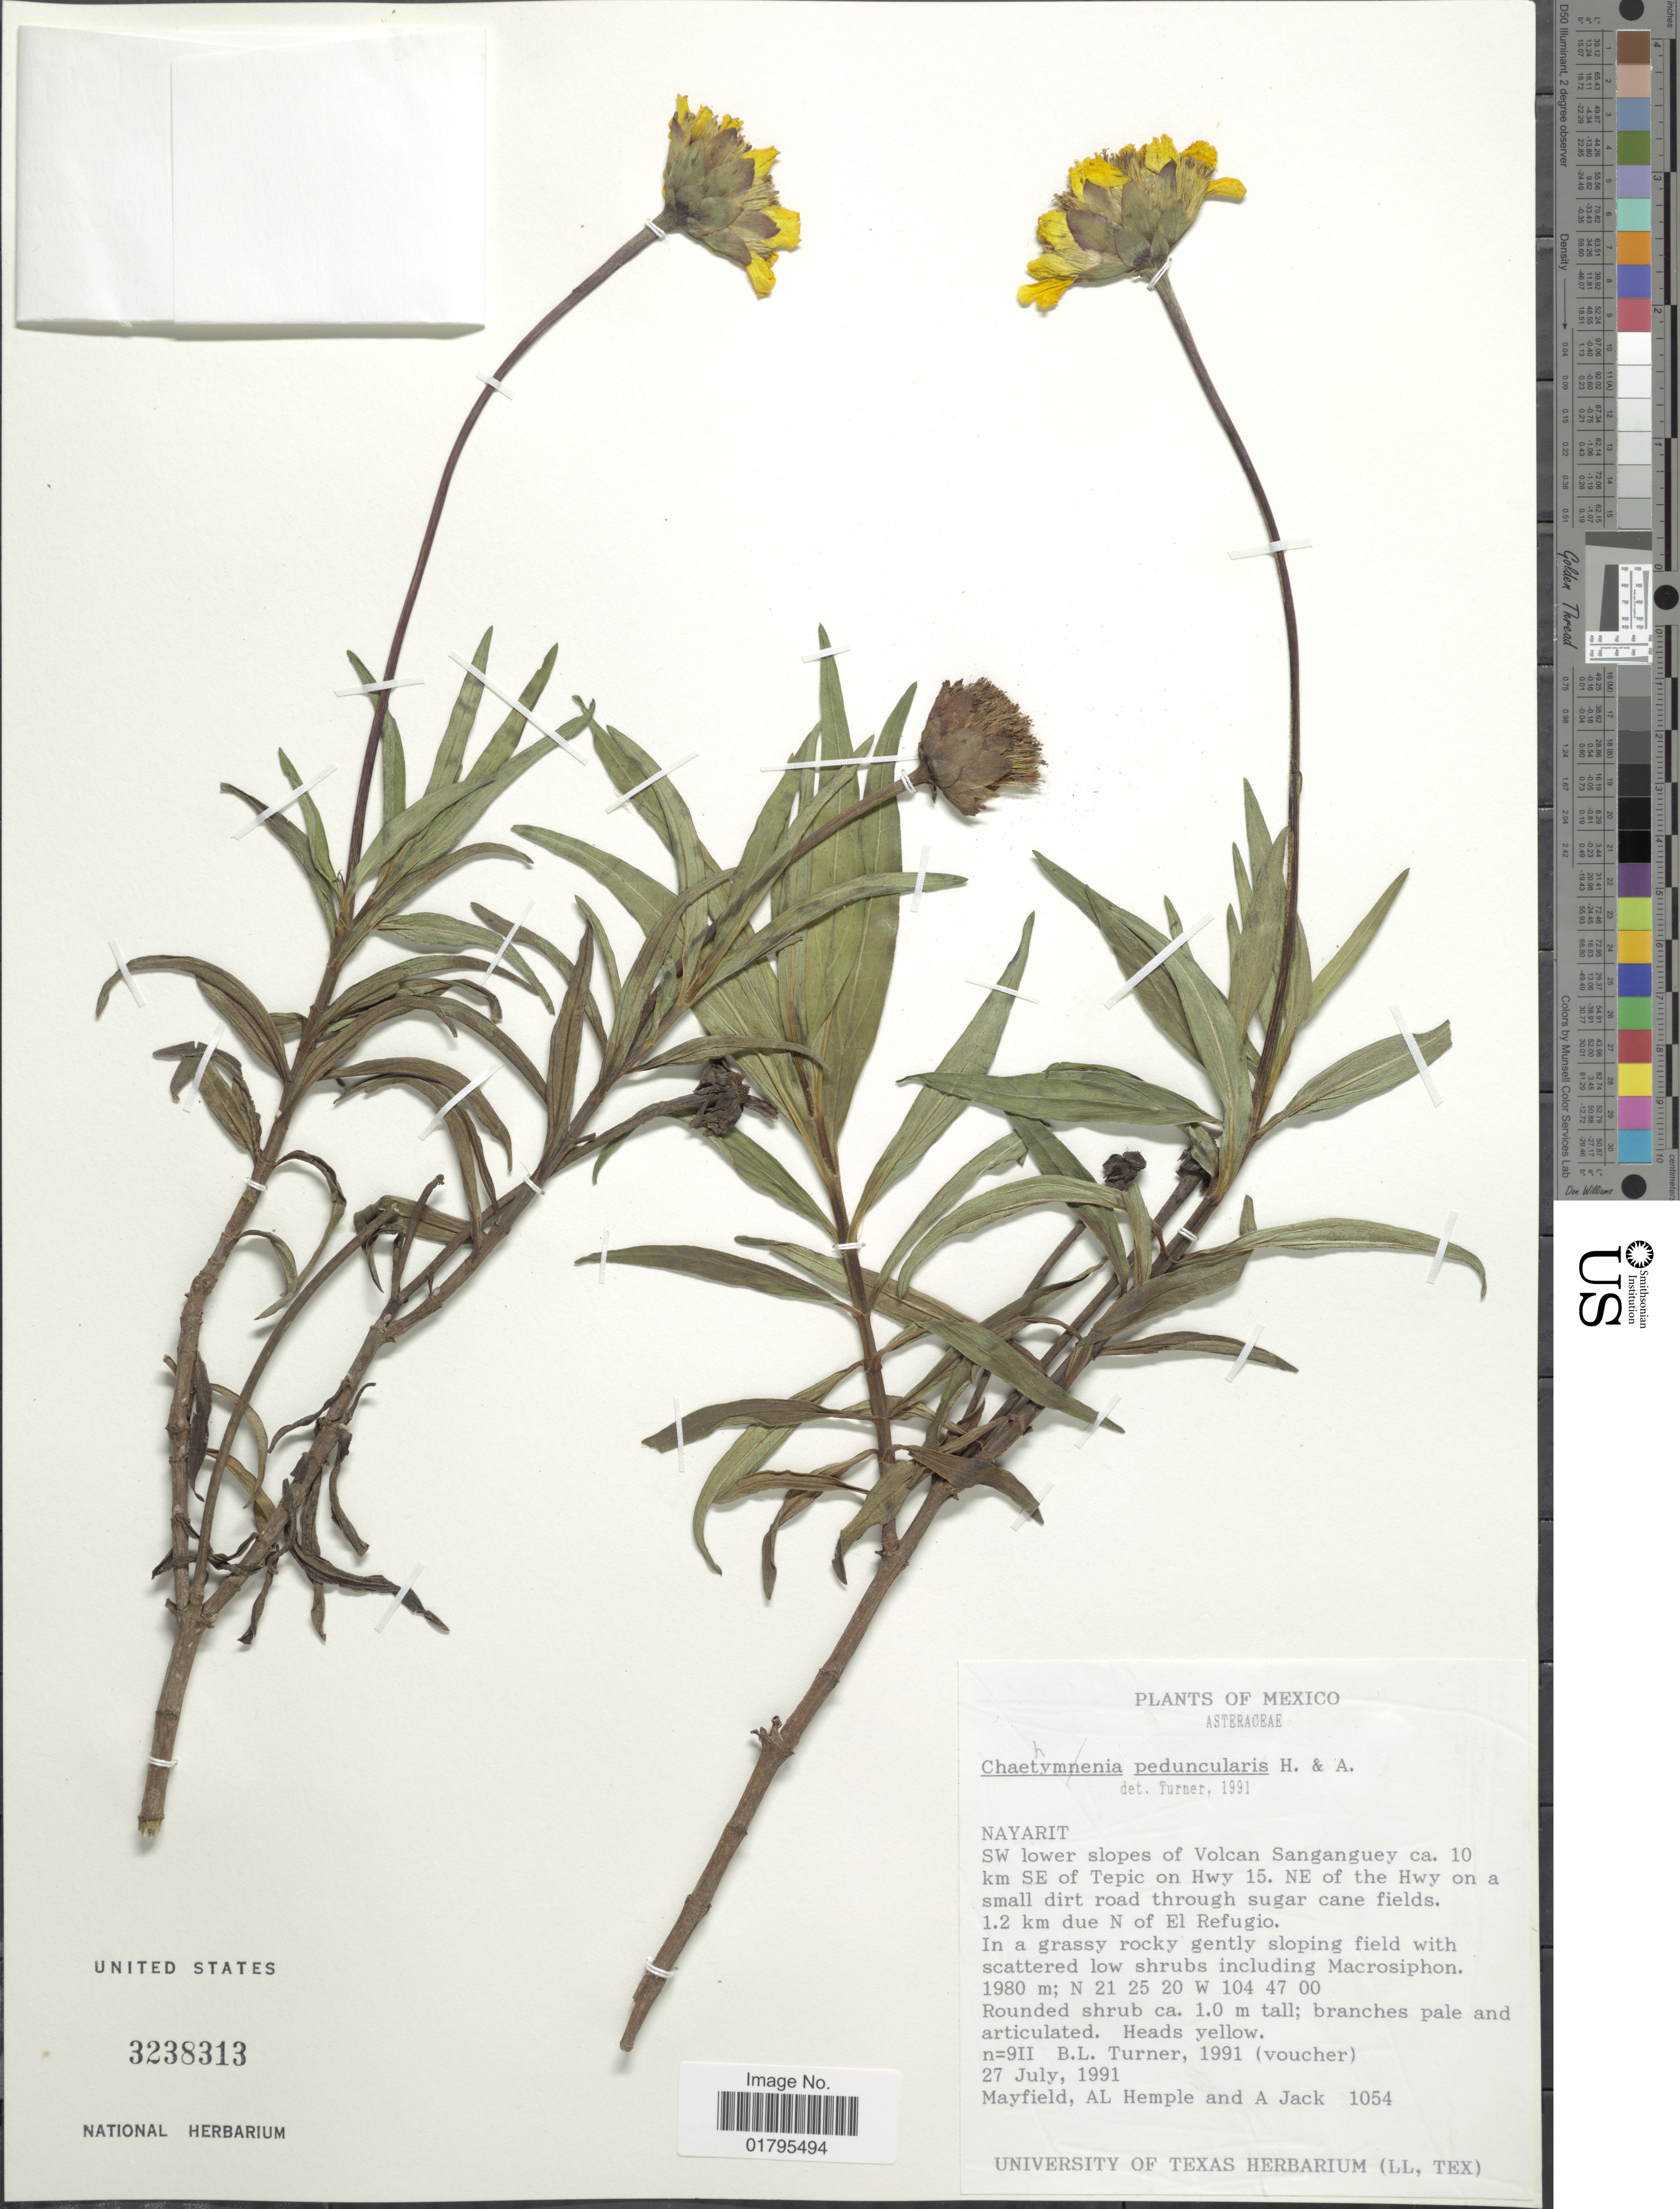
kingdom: Plantae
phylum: Tracheophyta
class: Magnoliopsida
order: Asterales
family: Asteraceae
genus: Jaumea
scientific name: Jaumea peduncularis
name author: (Hook.) Benth. & Hook. f. ex Oliv.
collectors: B. L. Turner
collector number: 1991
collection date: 1991-07-27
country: Mexico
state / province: Nayarit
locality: Nayarit, SW lower slopes of Volcan Sangayguey 10 km SE of Tepic on Hwy 15, NE of the Hwy on a small dirt road through sugar cane fields, 1.2 km due N of El Refugio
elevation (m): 1980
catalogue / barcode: US 3238313